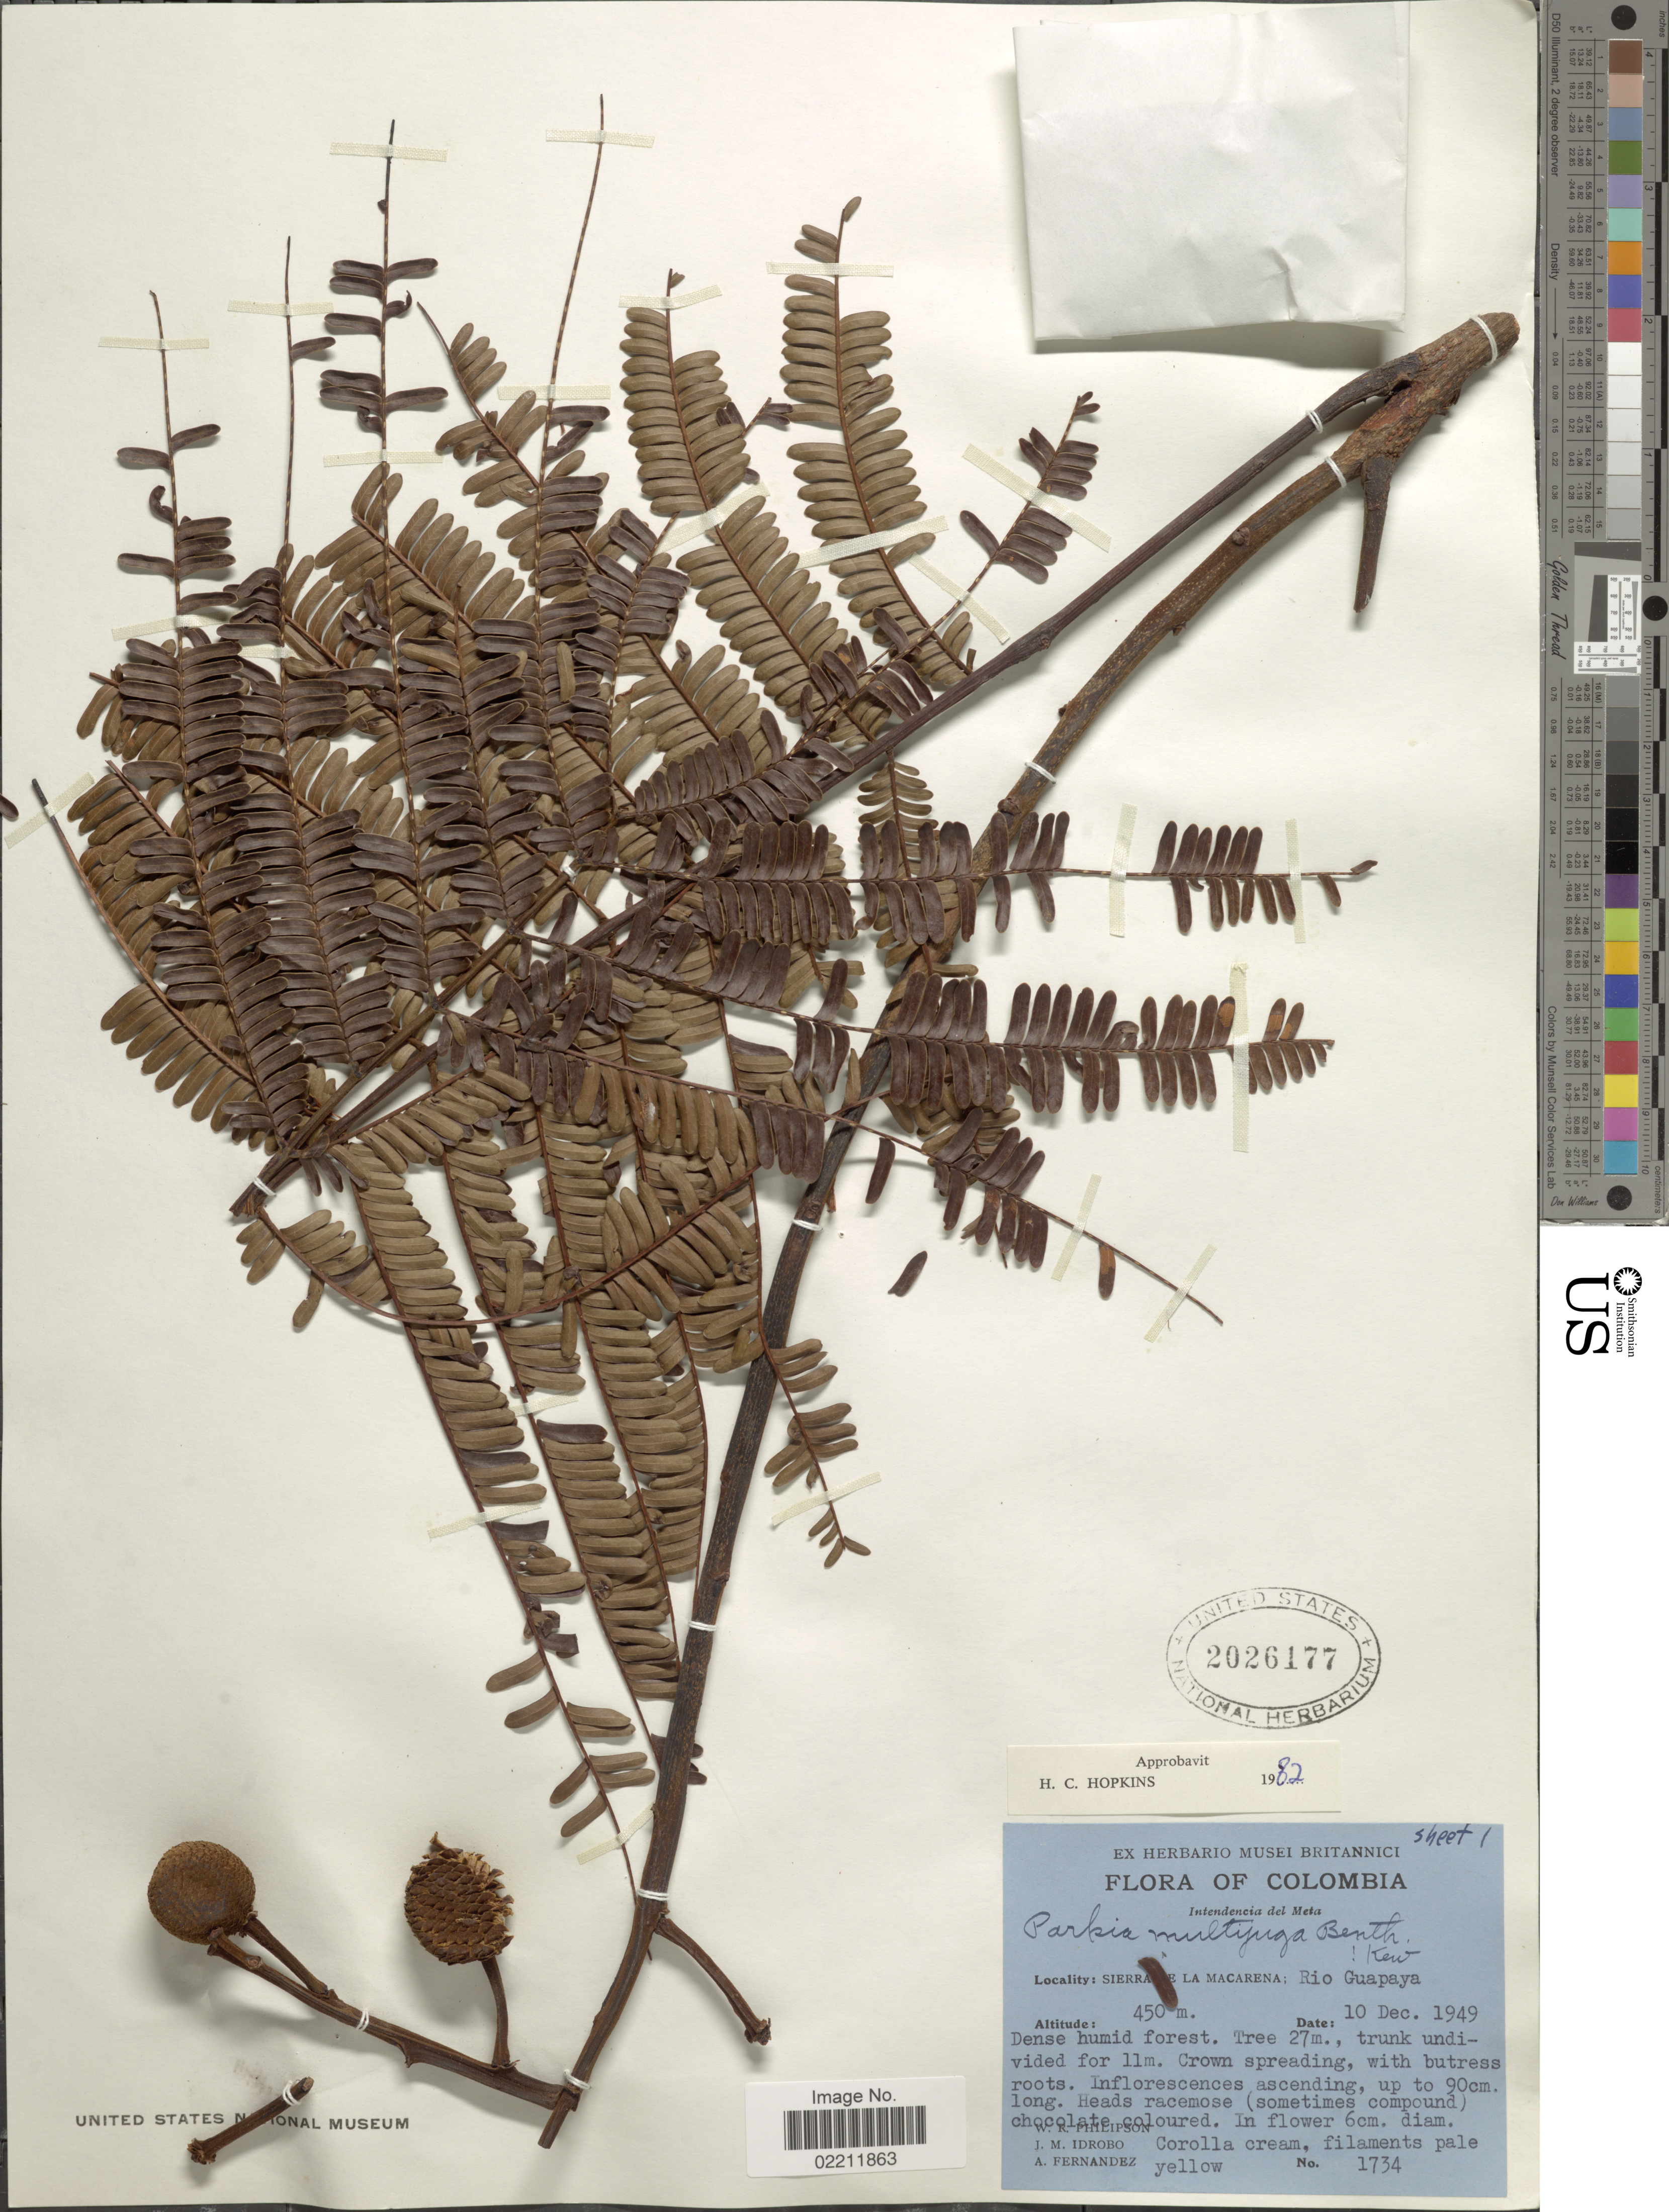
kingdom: Plantae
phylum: Tracheophyta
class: Magnoliopsida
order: Fabales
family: Fabaceae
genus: Parkia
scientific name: Parkia multijuga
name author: Benth.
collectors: J. M. Idrobo & A. Fernandez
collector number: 1734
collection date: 1949-12-10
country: Colombia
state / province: Meta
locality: Intendencia del Meta. Sierra de la Macarena:Rio Guapaya.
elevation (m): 450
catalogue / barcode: US 2026177